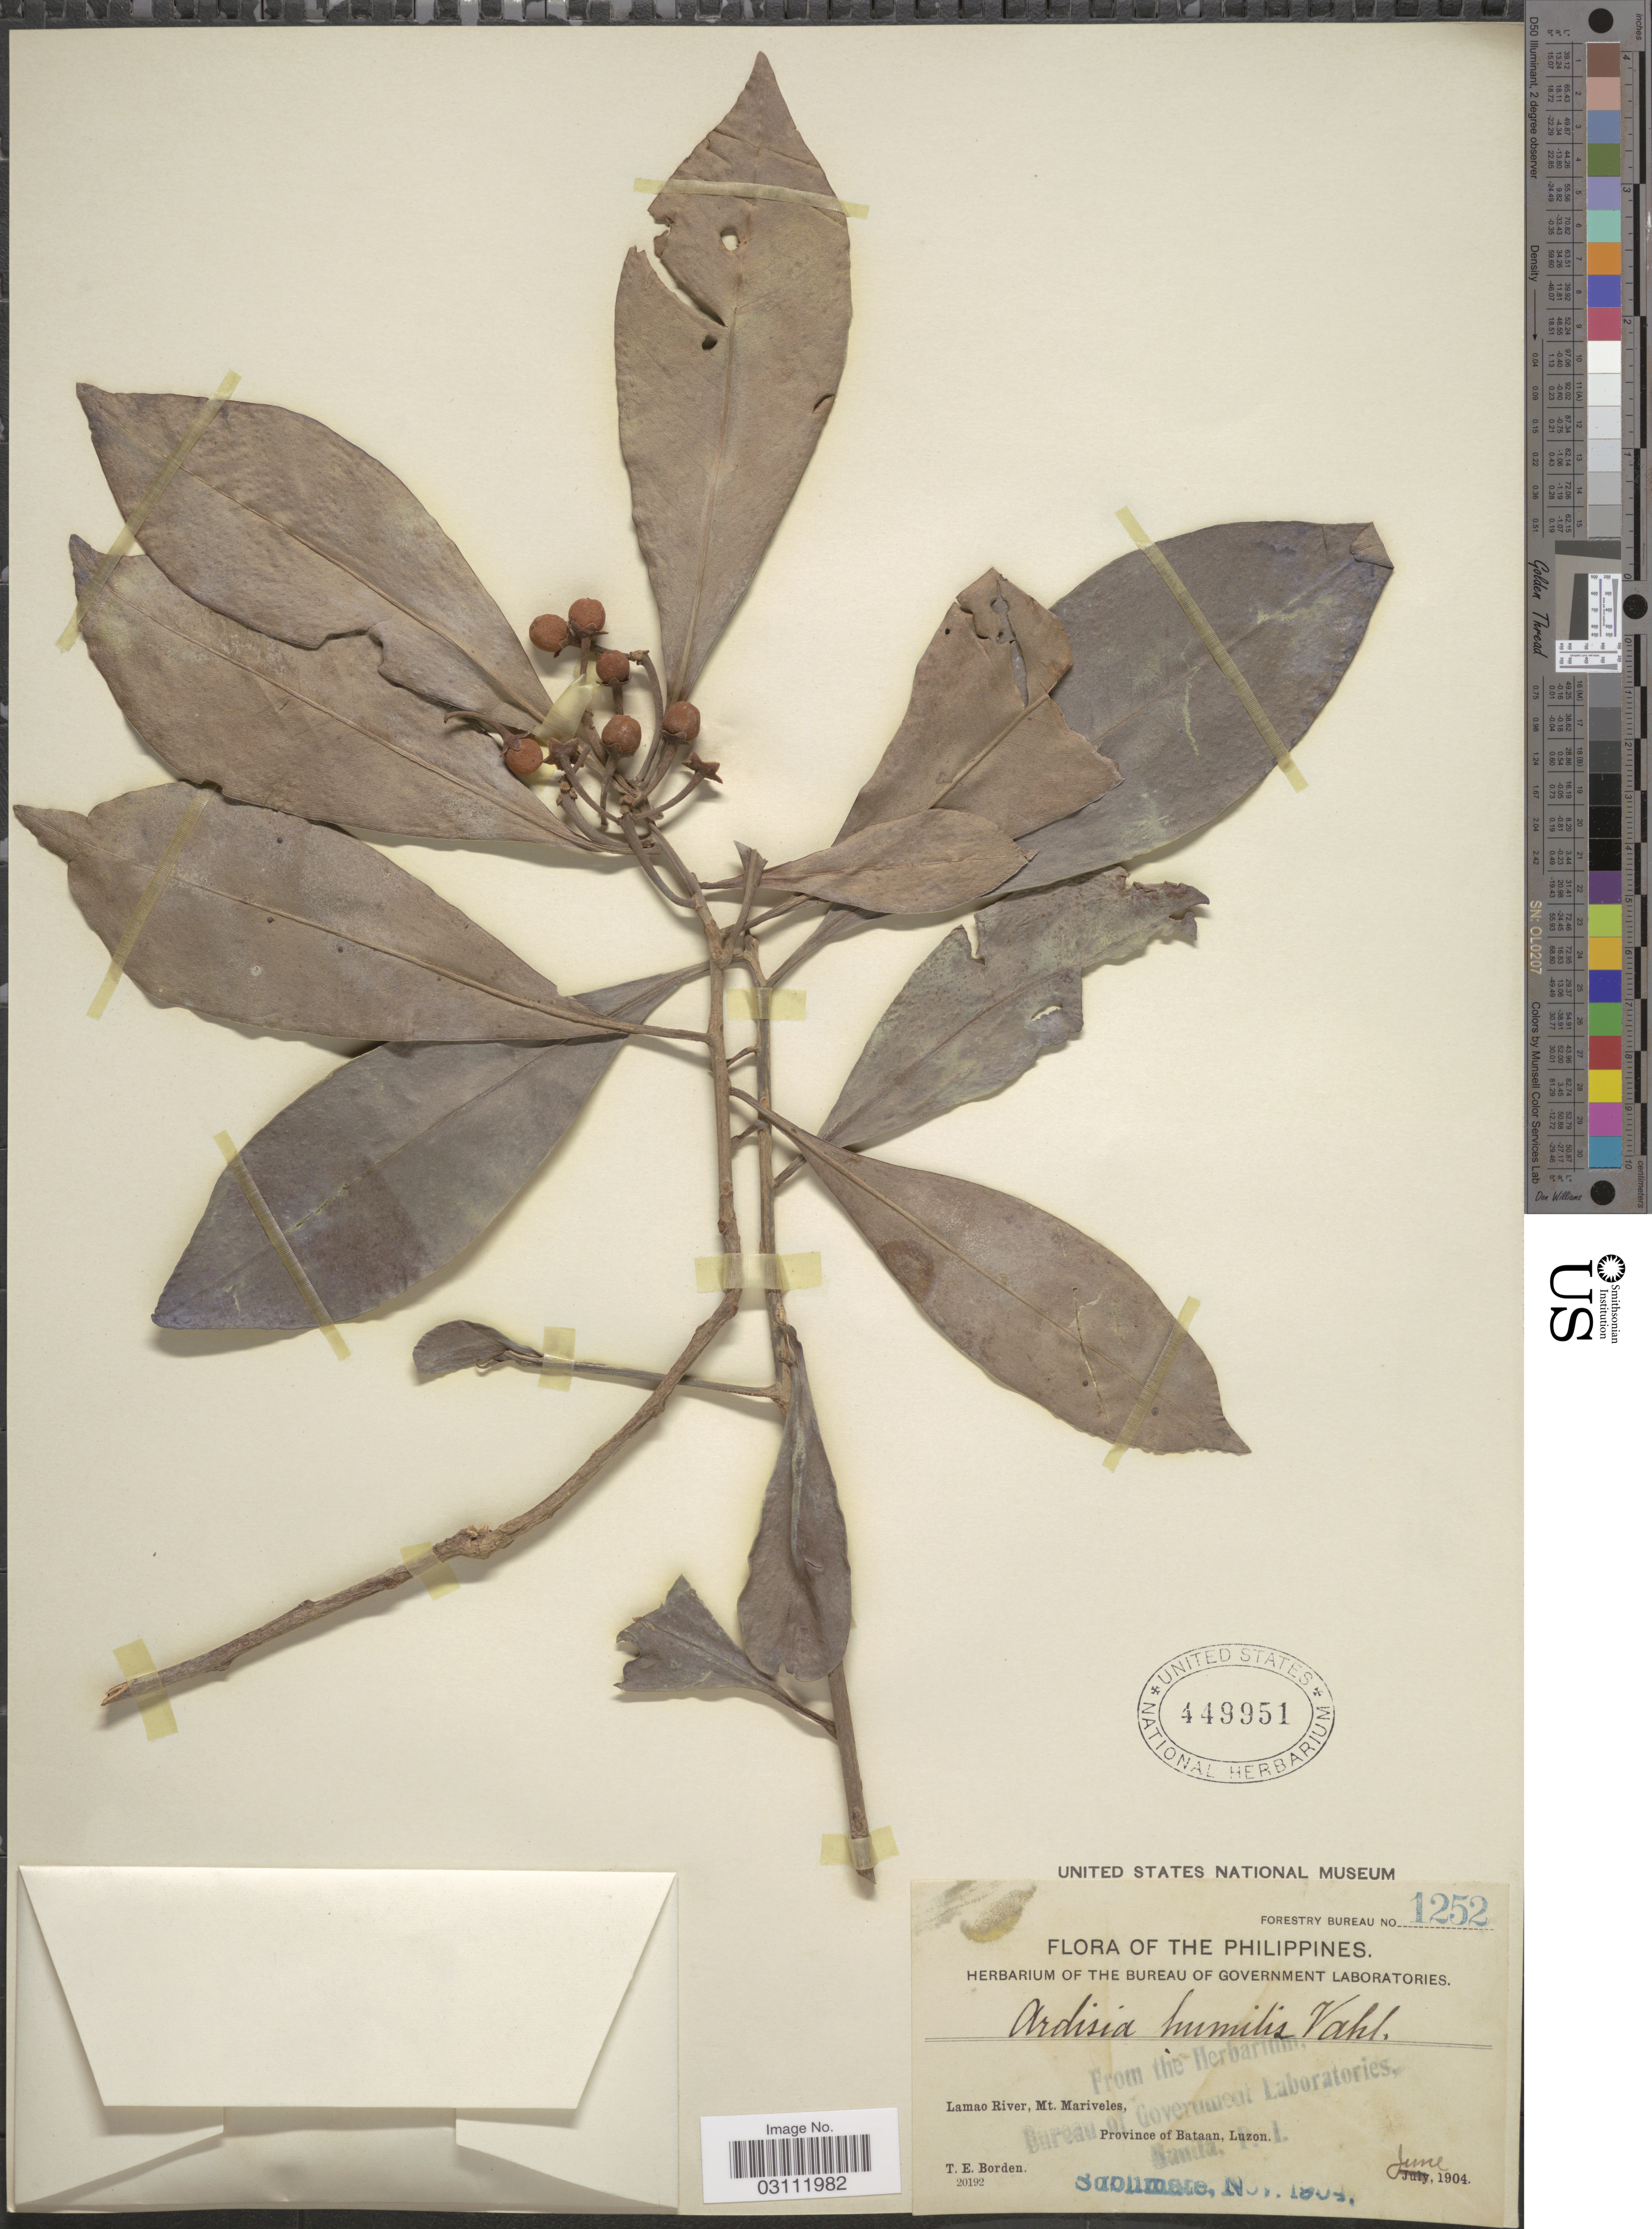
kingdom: Plantae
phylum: Tracheophyta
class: Magnoliopsida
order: Ericales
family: Primulaceae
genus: Ardisia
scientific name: Ardisia squamulosa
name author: C. Presl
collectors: T. E. Borden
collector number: Forestry Bureau 1252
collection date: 1904-11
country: Philippines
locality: Lamao River, Mt. Mariveles, Province of Bataan, Luzon.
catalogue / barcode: US 449951